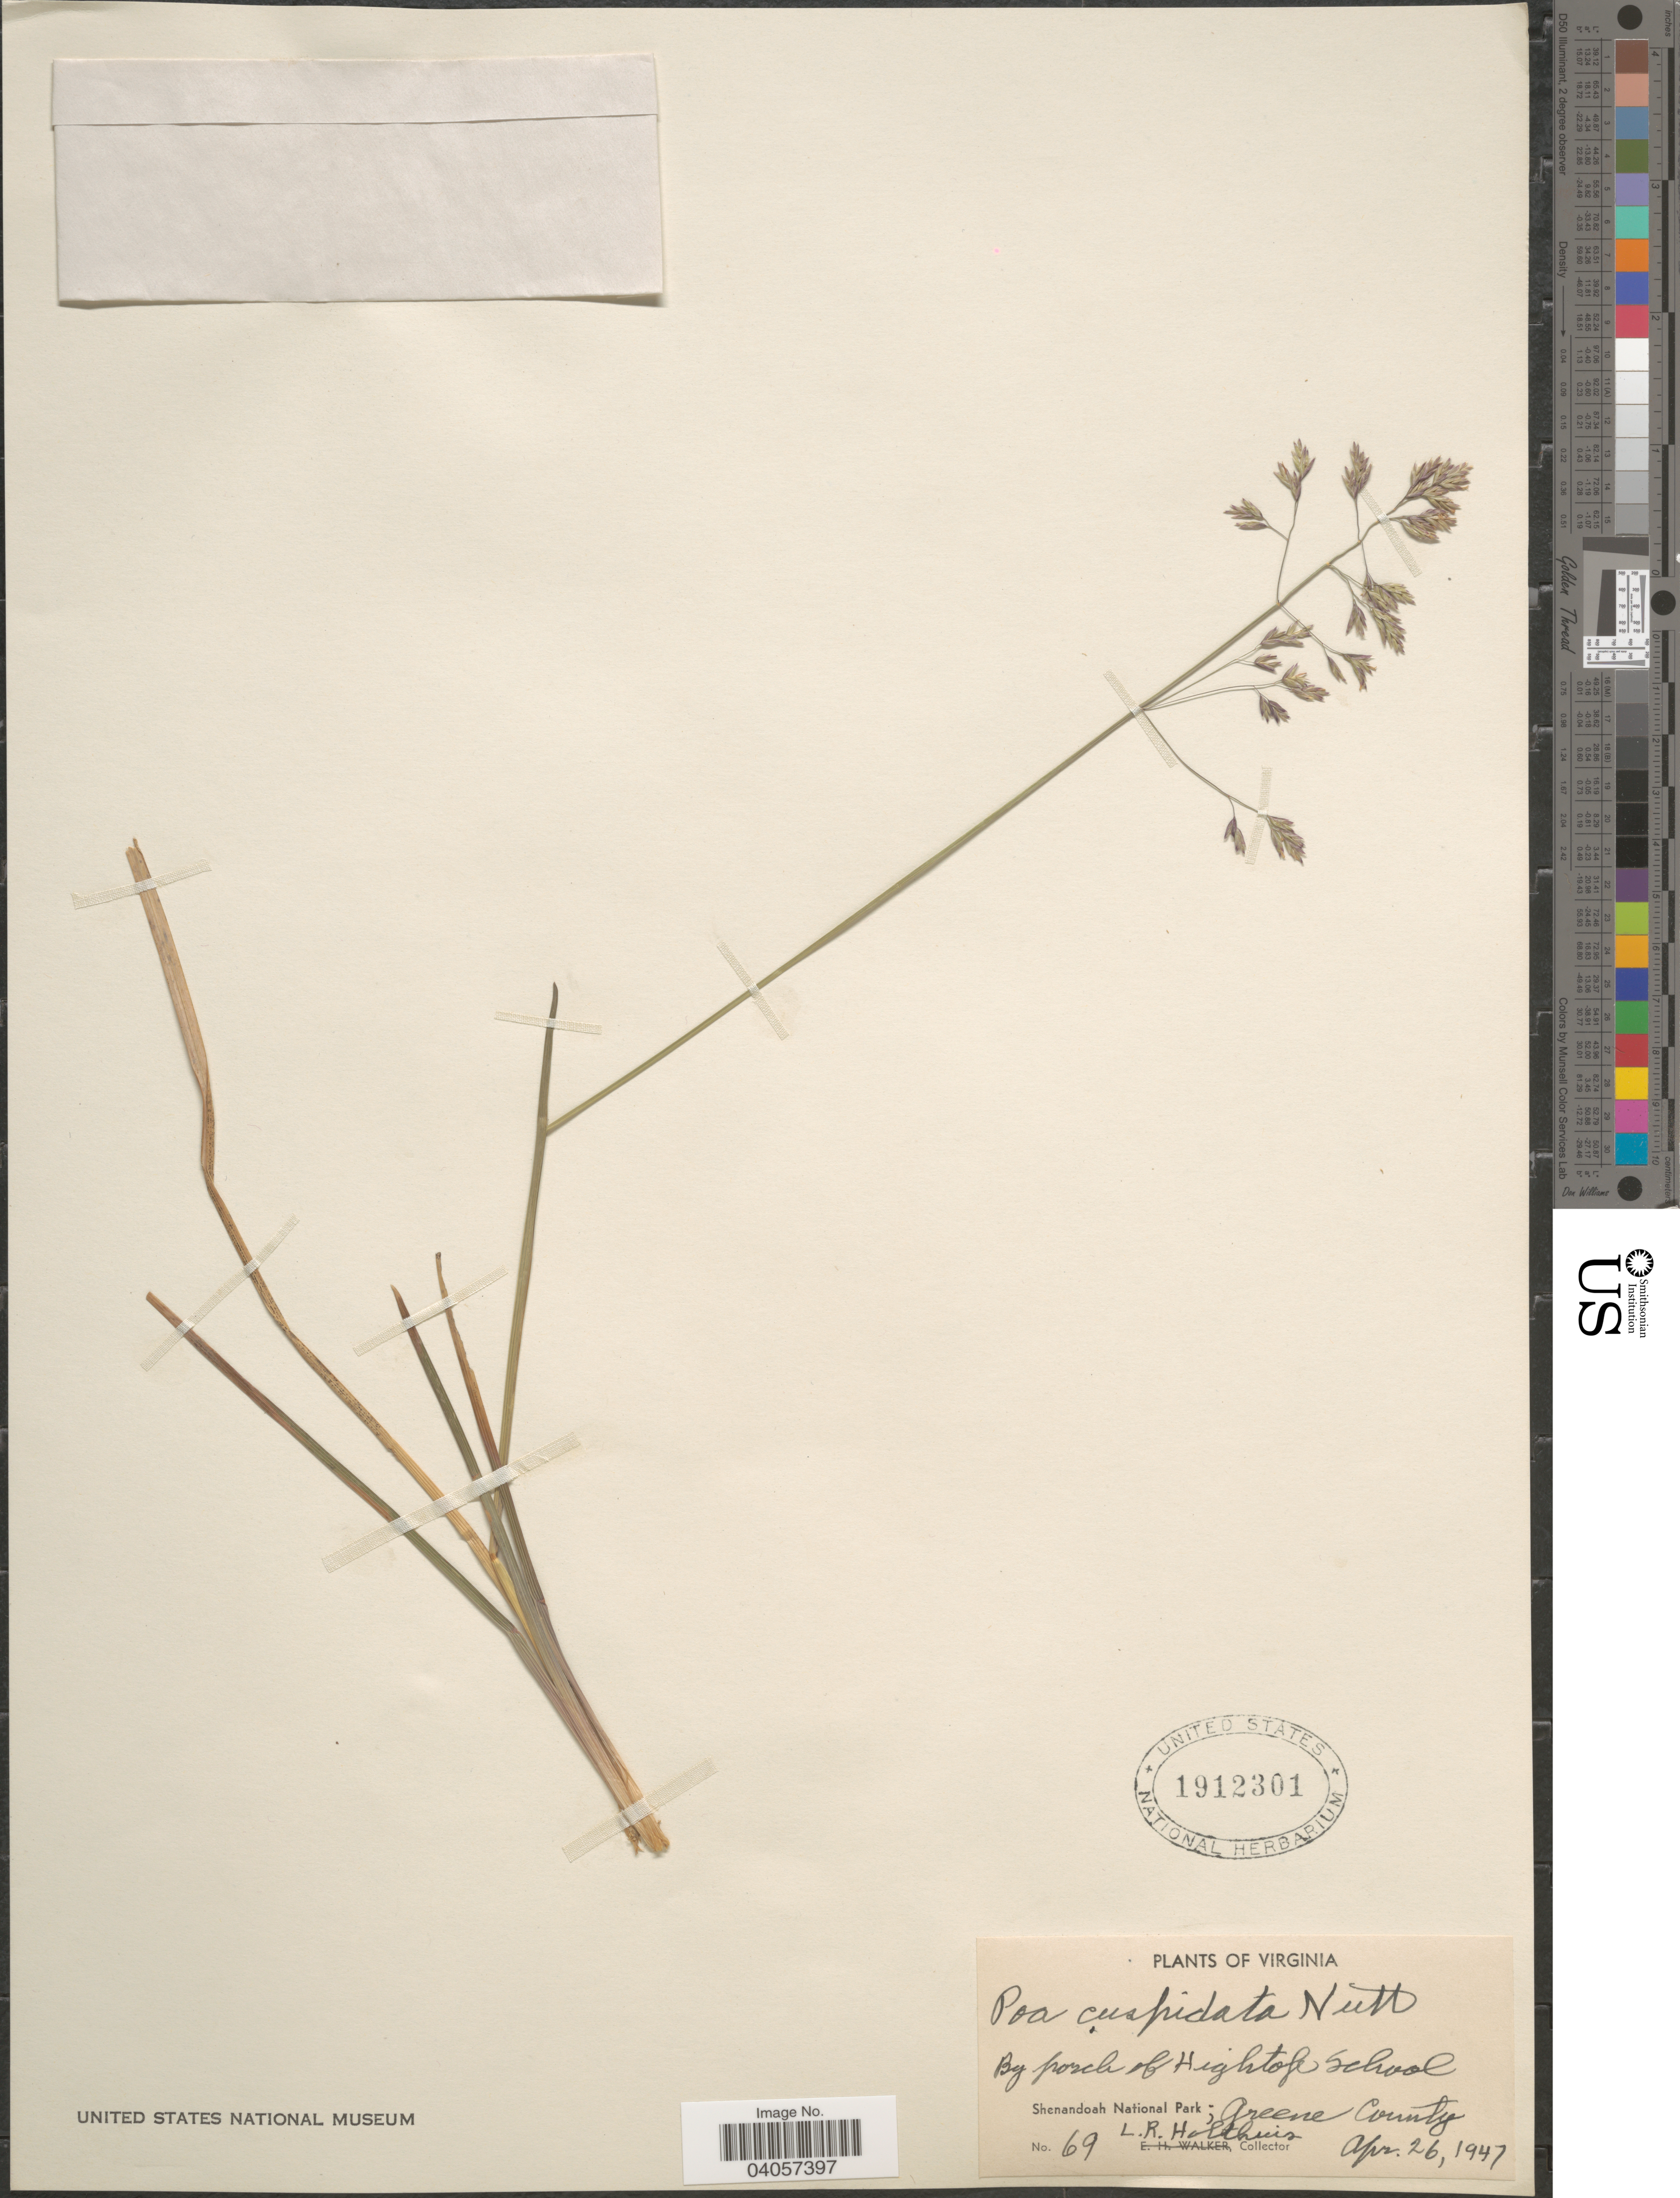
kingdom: Plantae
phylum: Tracheophyta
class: Liliopsida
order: Poales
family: Poaceae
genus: Poa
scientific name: Poa cuspidata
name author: Nutt.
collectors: L. Holthuis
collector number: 69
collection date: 1947-04-26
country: United States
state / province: Virginia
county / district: Greene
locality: By porch of Hightop School. Shenandoah National Park; Greene County.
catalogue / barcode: US 1912301